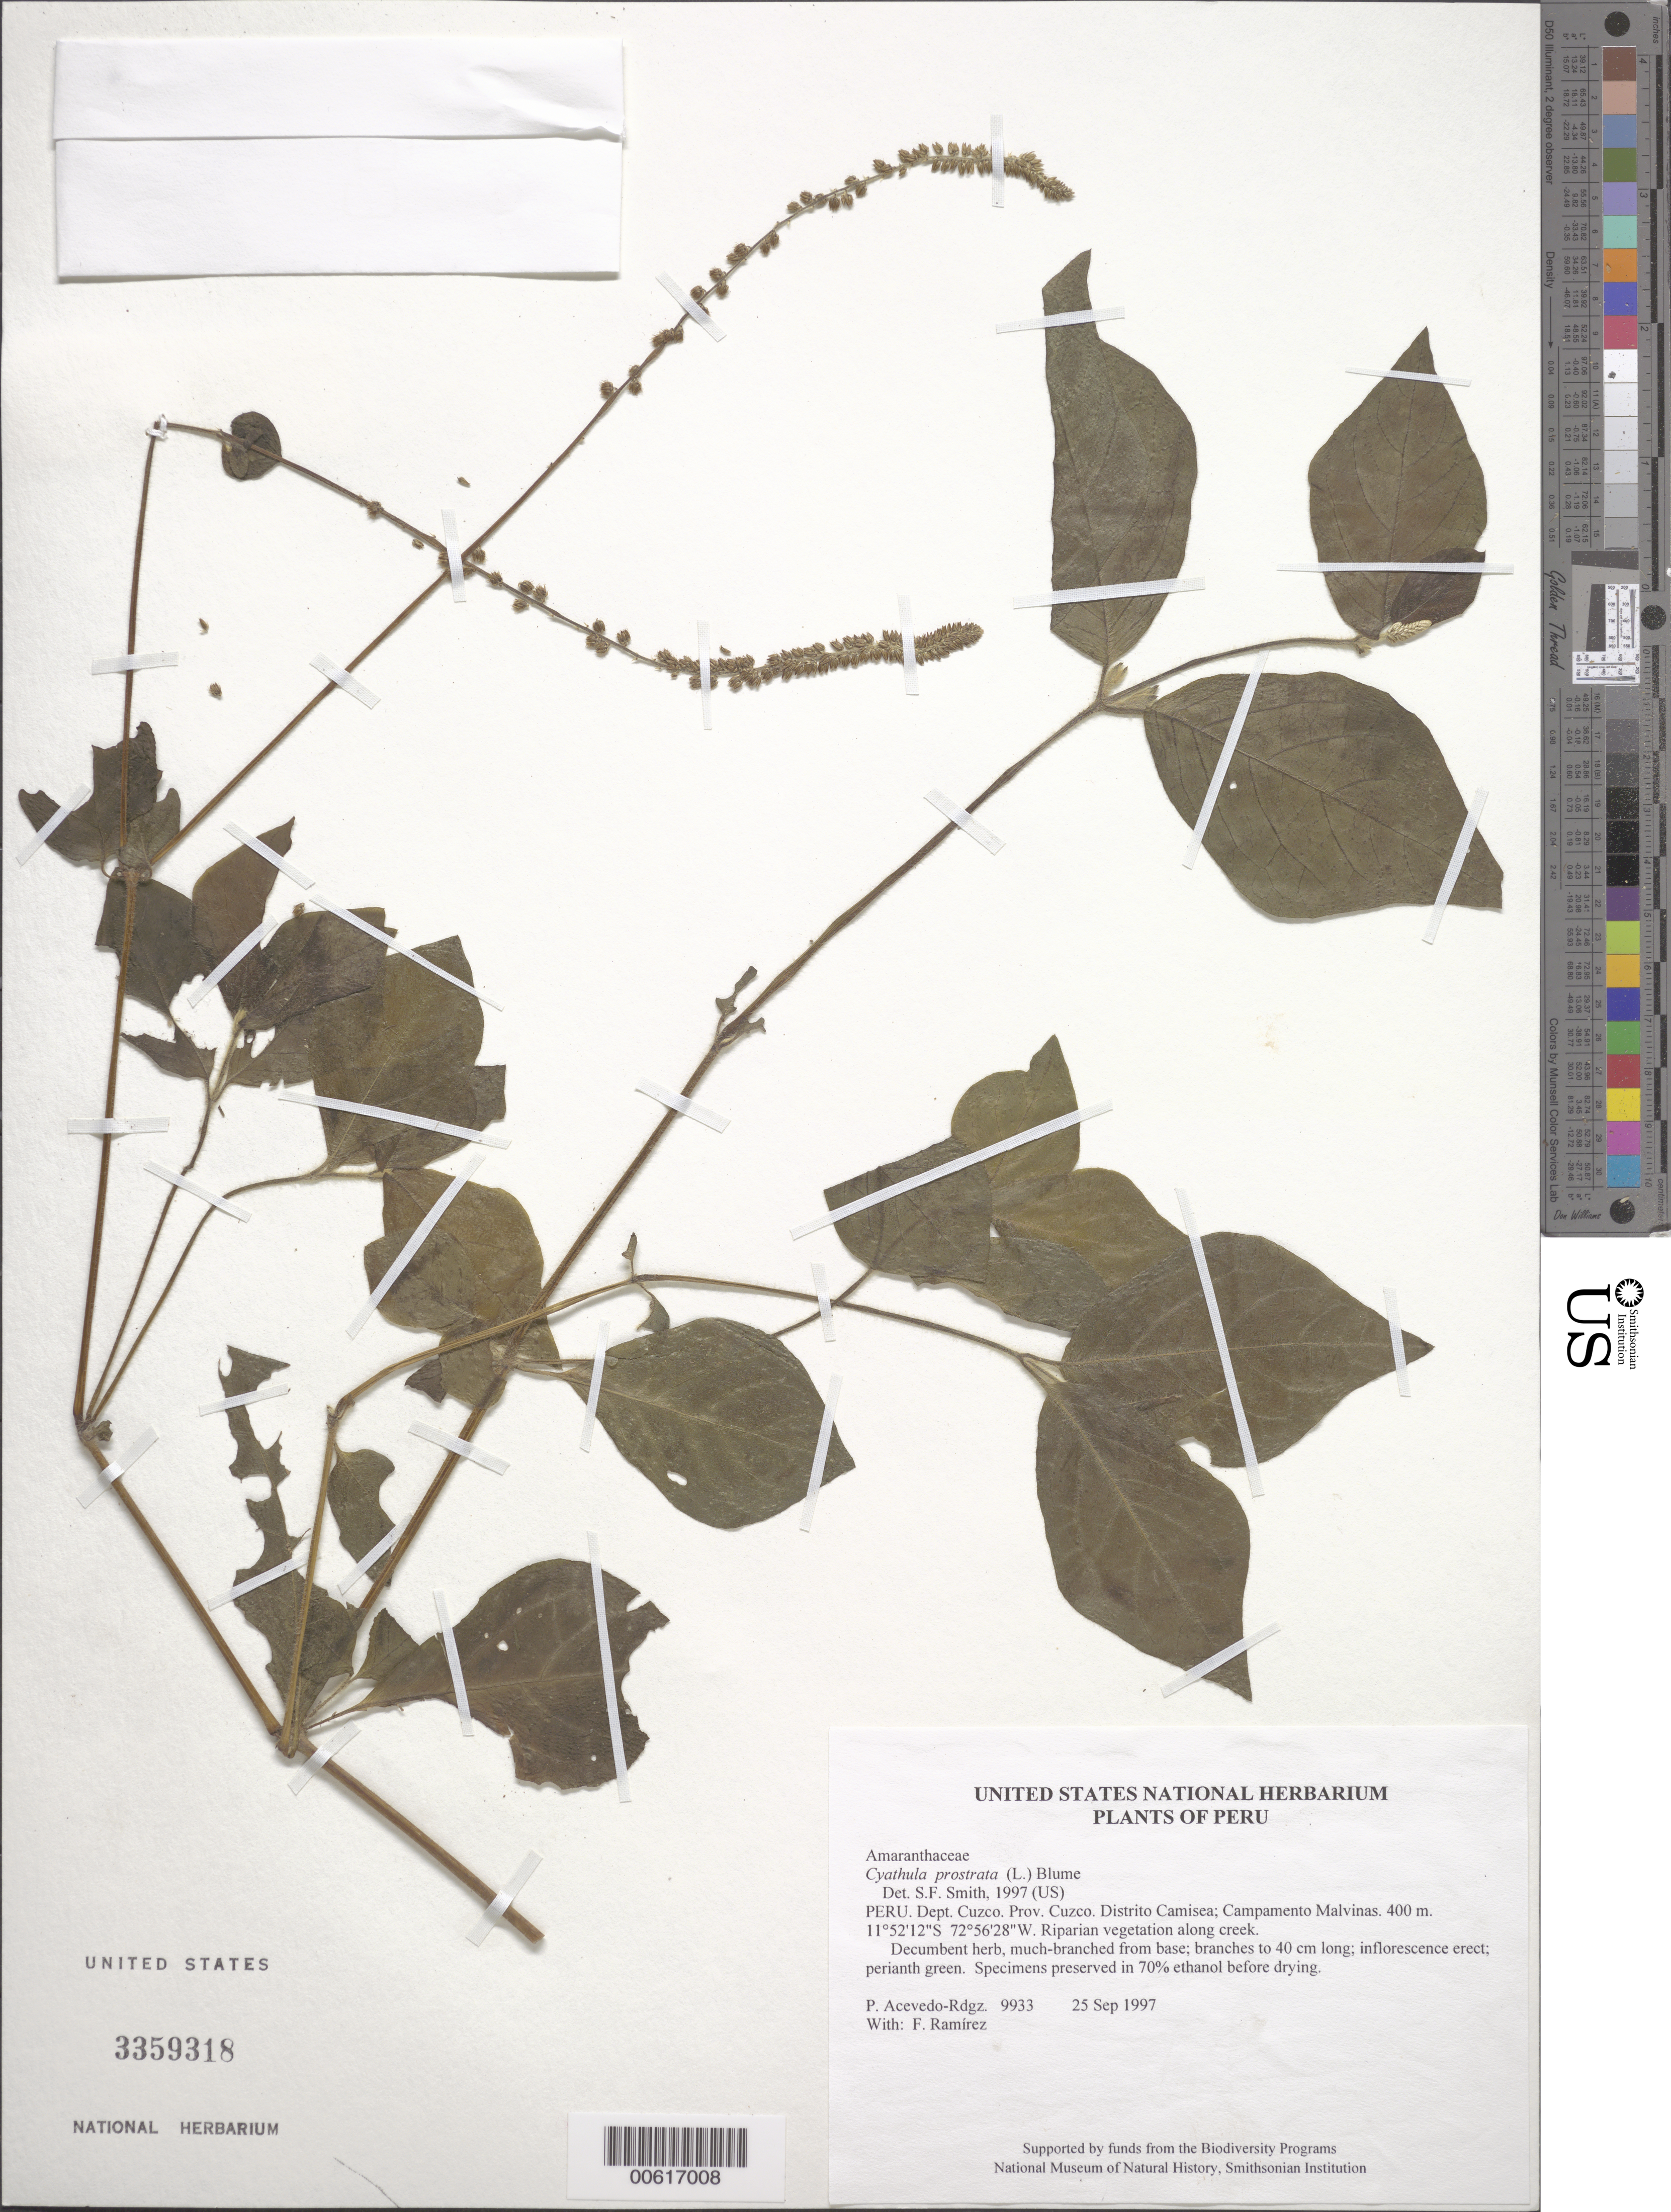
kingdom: Plantae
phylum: Tracheophyta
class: Magnoliopsida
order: Caryophyllales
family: Amaranthaceae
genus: Cyathula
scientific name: Cyathula prostrata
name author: (L.) Blume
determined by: Smith, Stephen F., (US), NMNH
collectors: P. Acevedo-Rodr. & F. Ramirez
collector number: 9933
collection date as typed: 25 Sep 1997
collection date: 1997-09-25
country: Peru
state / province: Cusco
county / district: Cusco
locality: Distrito Camisea; Campamento Malvinas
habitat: Riparian vegetation along creek.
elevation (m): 400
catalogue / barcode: US 3359318